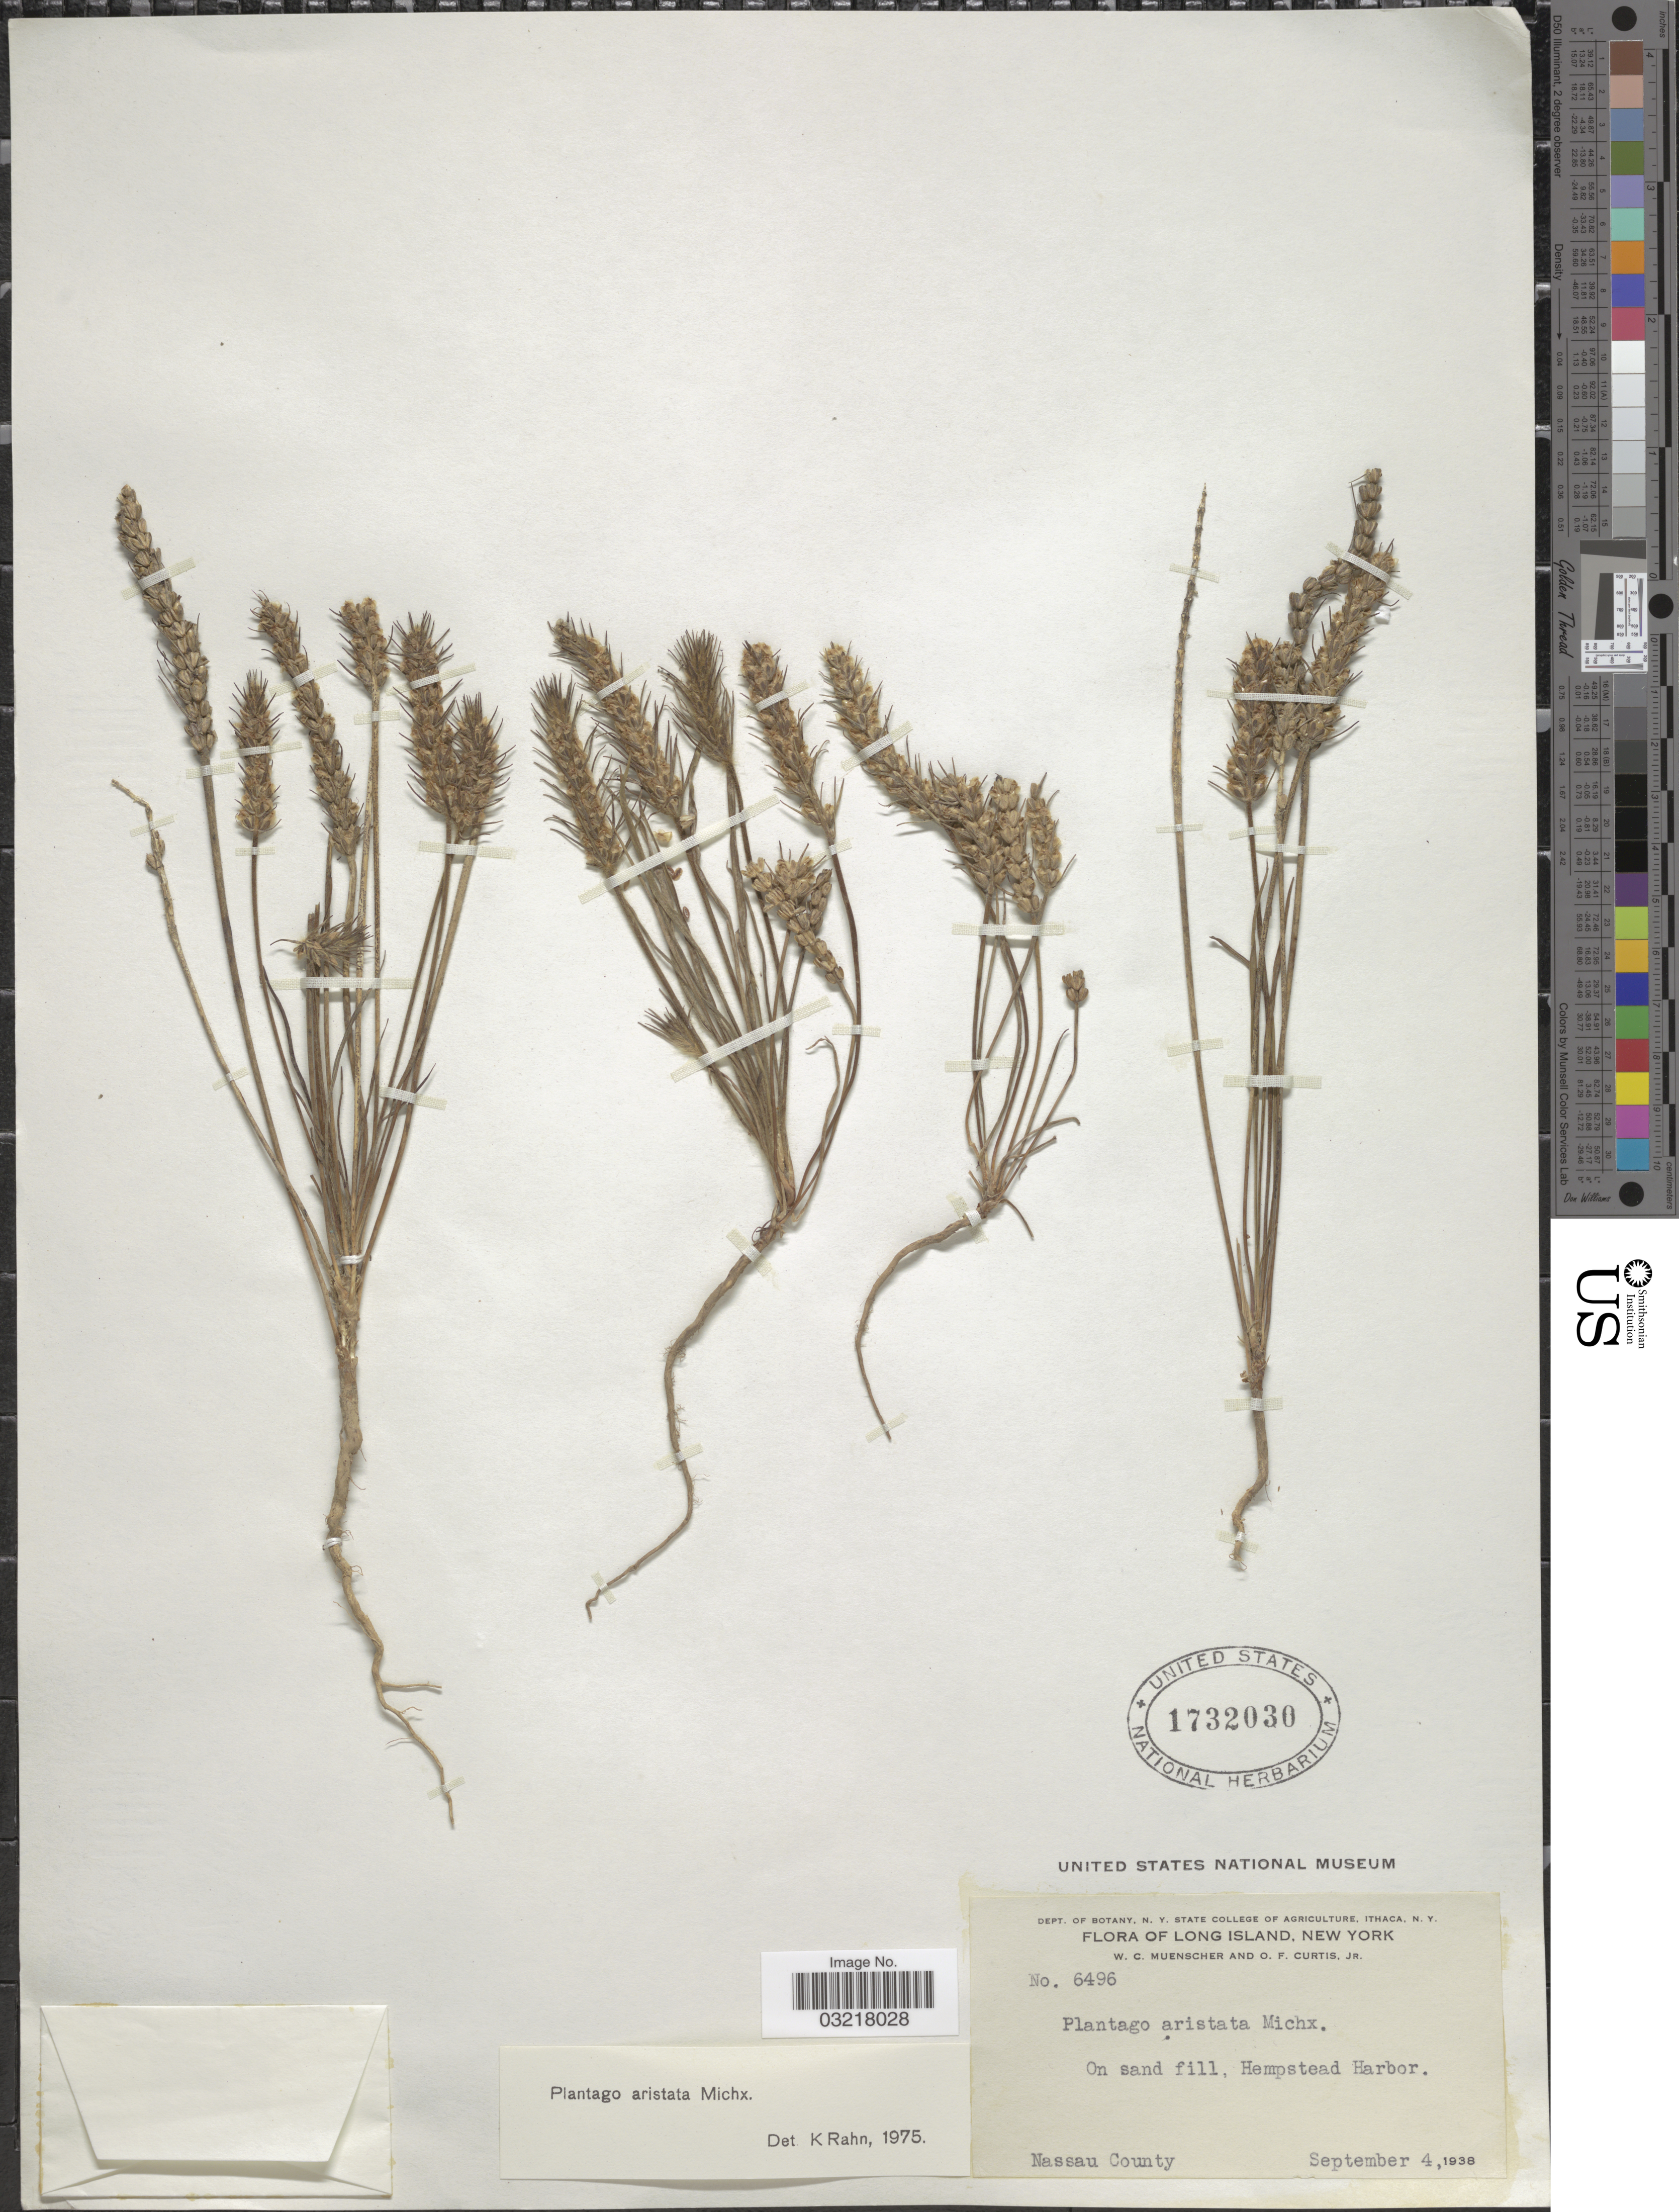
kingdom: Plantae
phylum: Tracheophyta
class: Magnoliopsida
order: Lamiales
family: Plantaginaceae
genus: Plantago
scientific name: Plantago aristata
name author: Michx.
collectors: W. Muenscher & O. Curtis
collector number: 6496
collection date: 1938-09-04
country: United States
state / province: New York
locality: Long Island. On sand fill, Hempstead Harbor. Nassau County.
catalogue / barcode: US 1732030